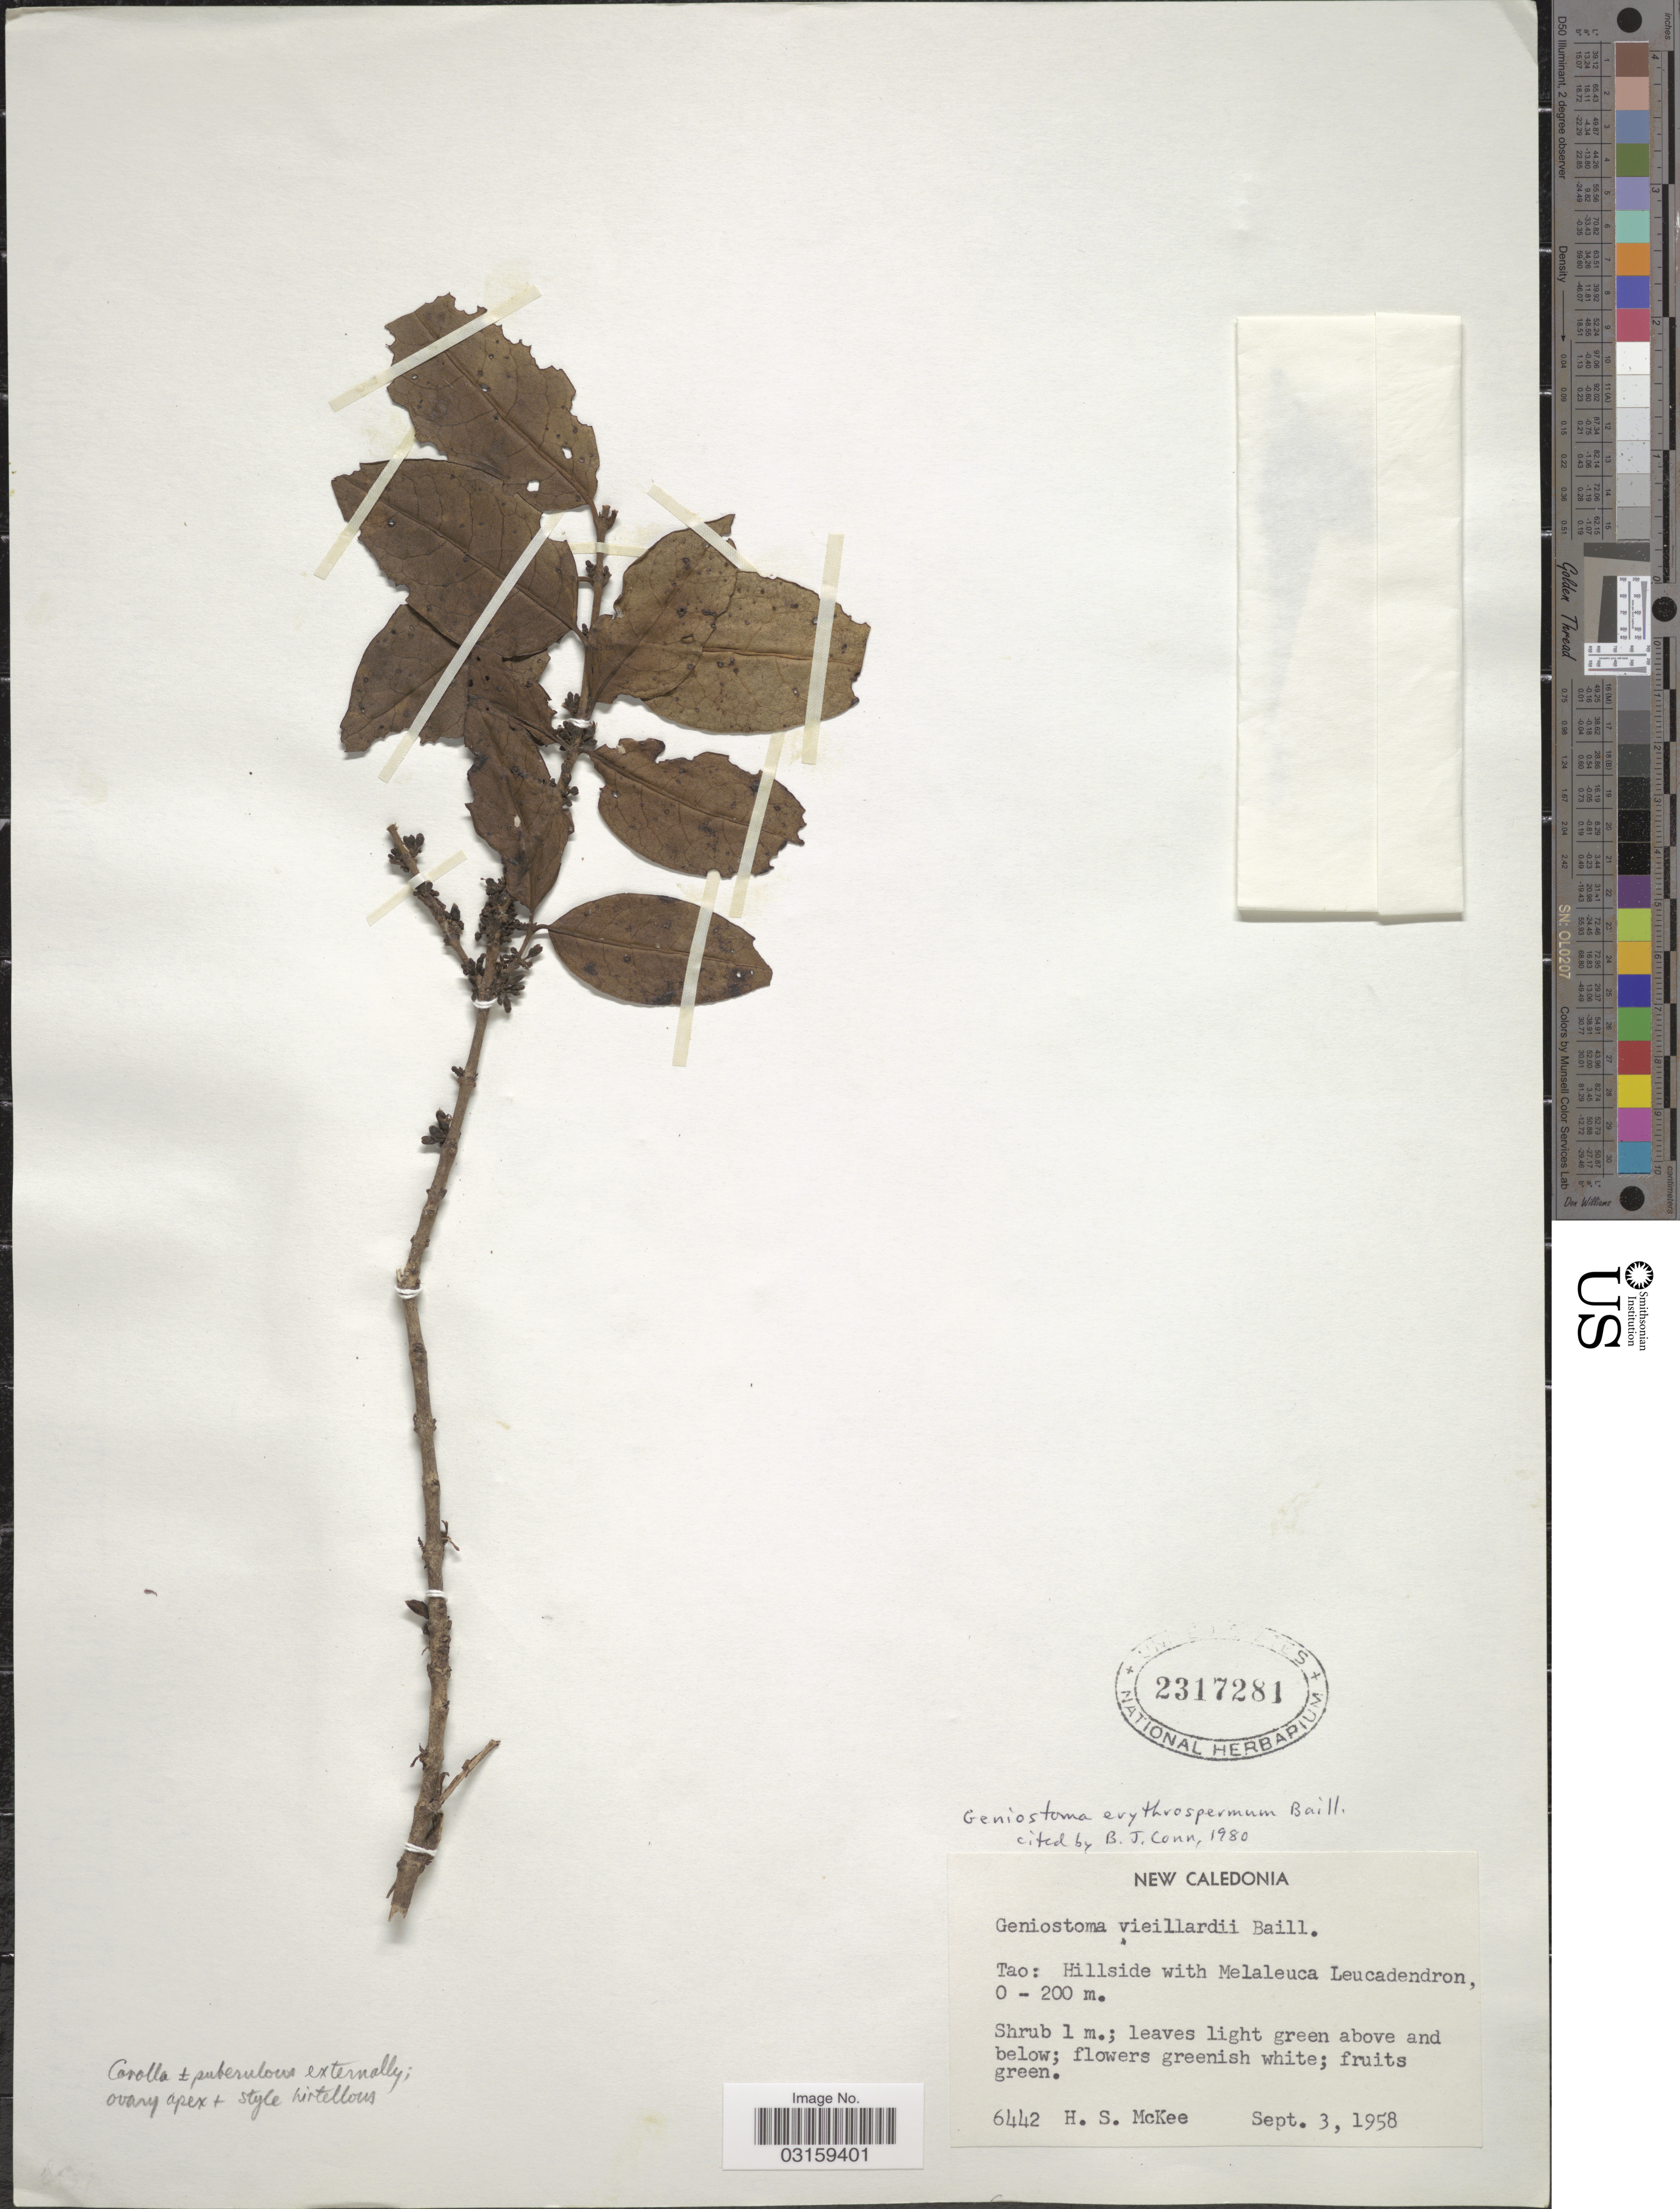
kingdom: Plantae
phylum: Tracheophyta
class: Magnoliopsida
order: Gentianales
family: Loganiaceae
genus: Geniostoma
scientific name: Geniostoma erythrosperma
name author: Baill.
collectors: H. S. McKee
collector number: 6442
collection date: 1958-09-03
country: New Caledonia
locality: Tao.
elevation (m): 0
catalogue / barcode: US 2317281